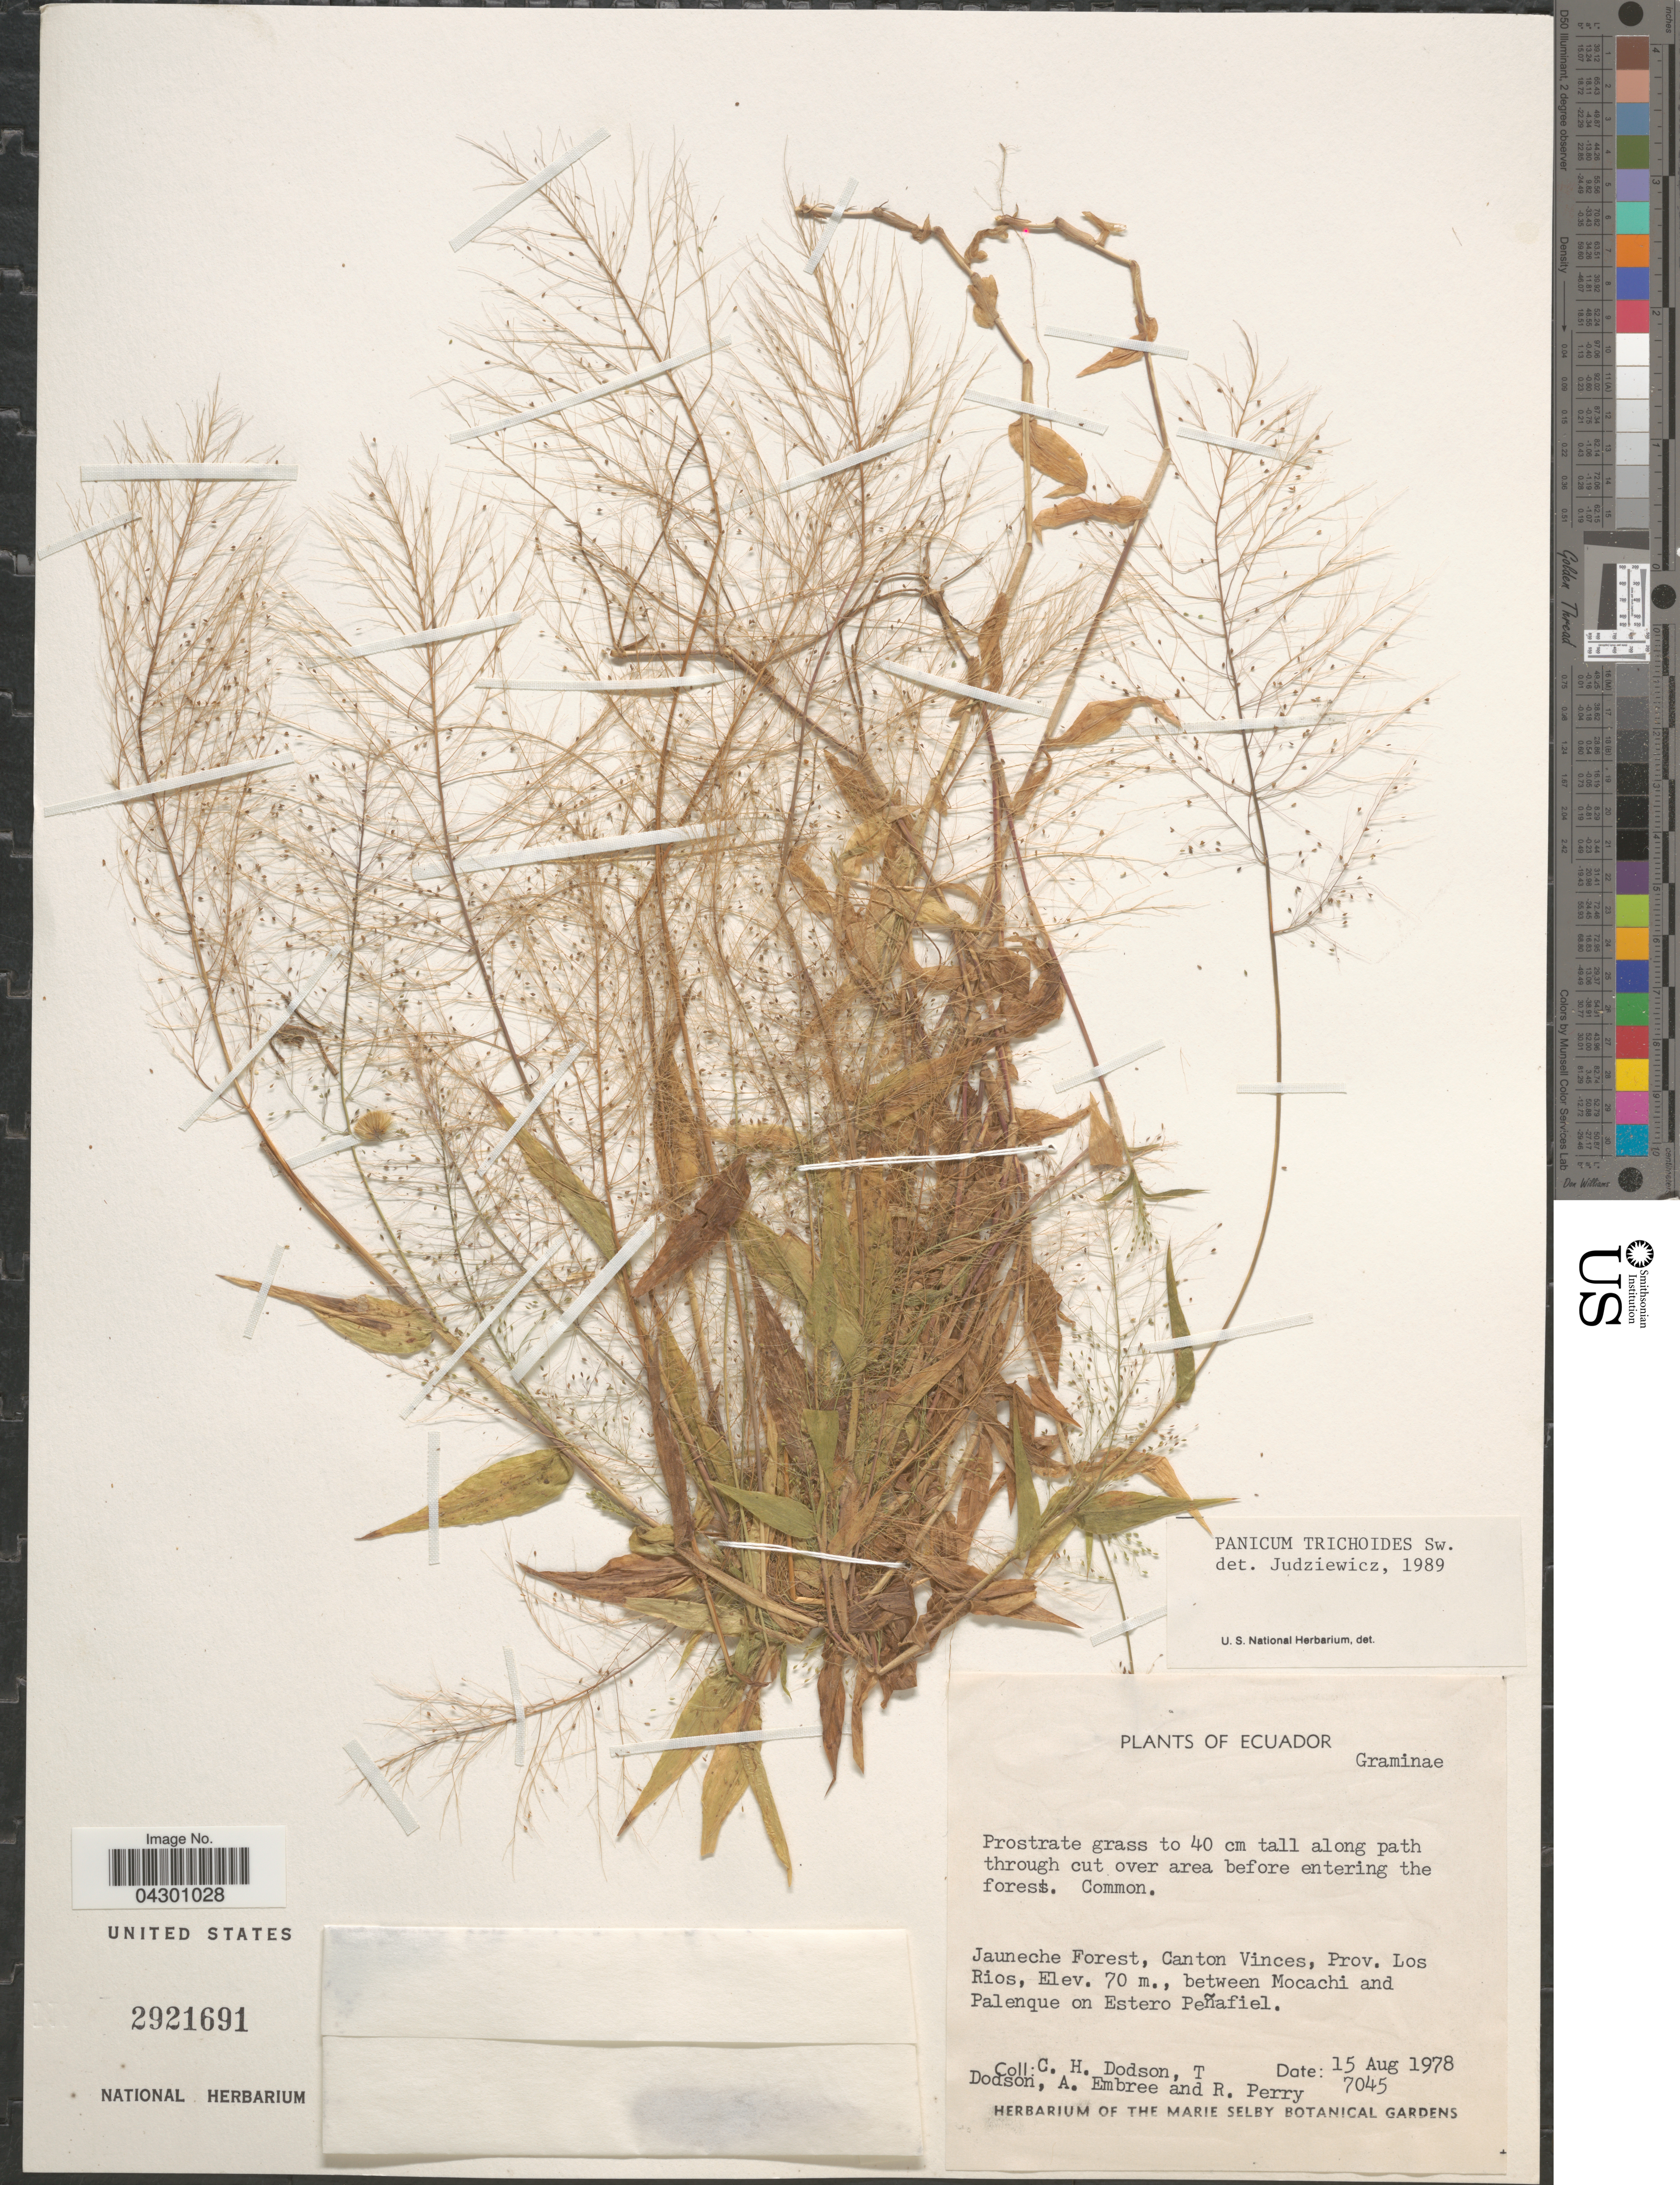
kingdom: Plantae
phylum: Tracheophyta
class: Liliopsida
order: Poales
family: Poaceae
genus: Panicum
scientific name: Panicum trichoides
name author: Sw.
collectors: C. H. Dodson, T. Dodson, A. Embree & R. Perry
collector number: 7045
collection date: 1978-08-15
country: Ecuador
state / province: Los Ríos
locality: Jauneche Forest, Canton Vinces, between Mocachi and Palenque on Estero Peñafiel.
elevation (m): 70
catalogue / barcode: US 2921691